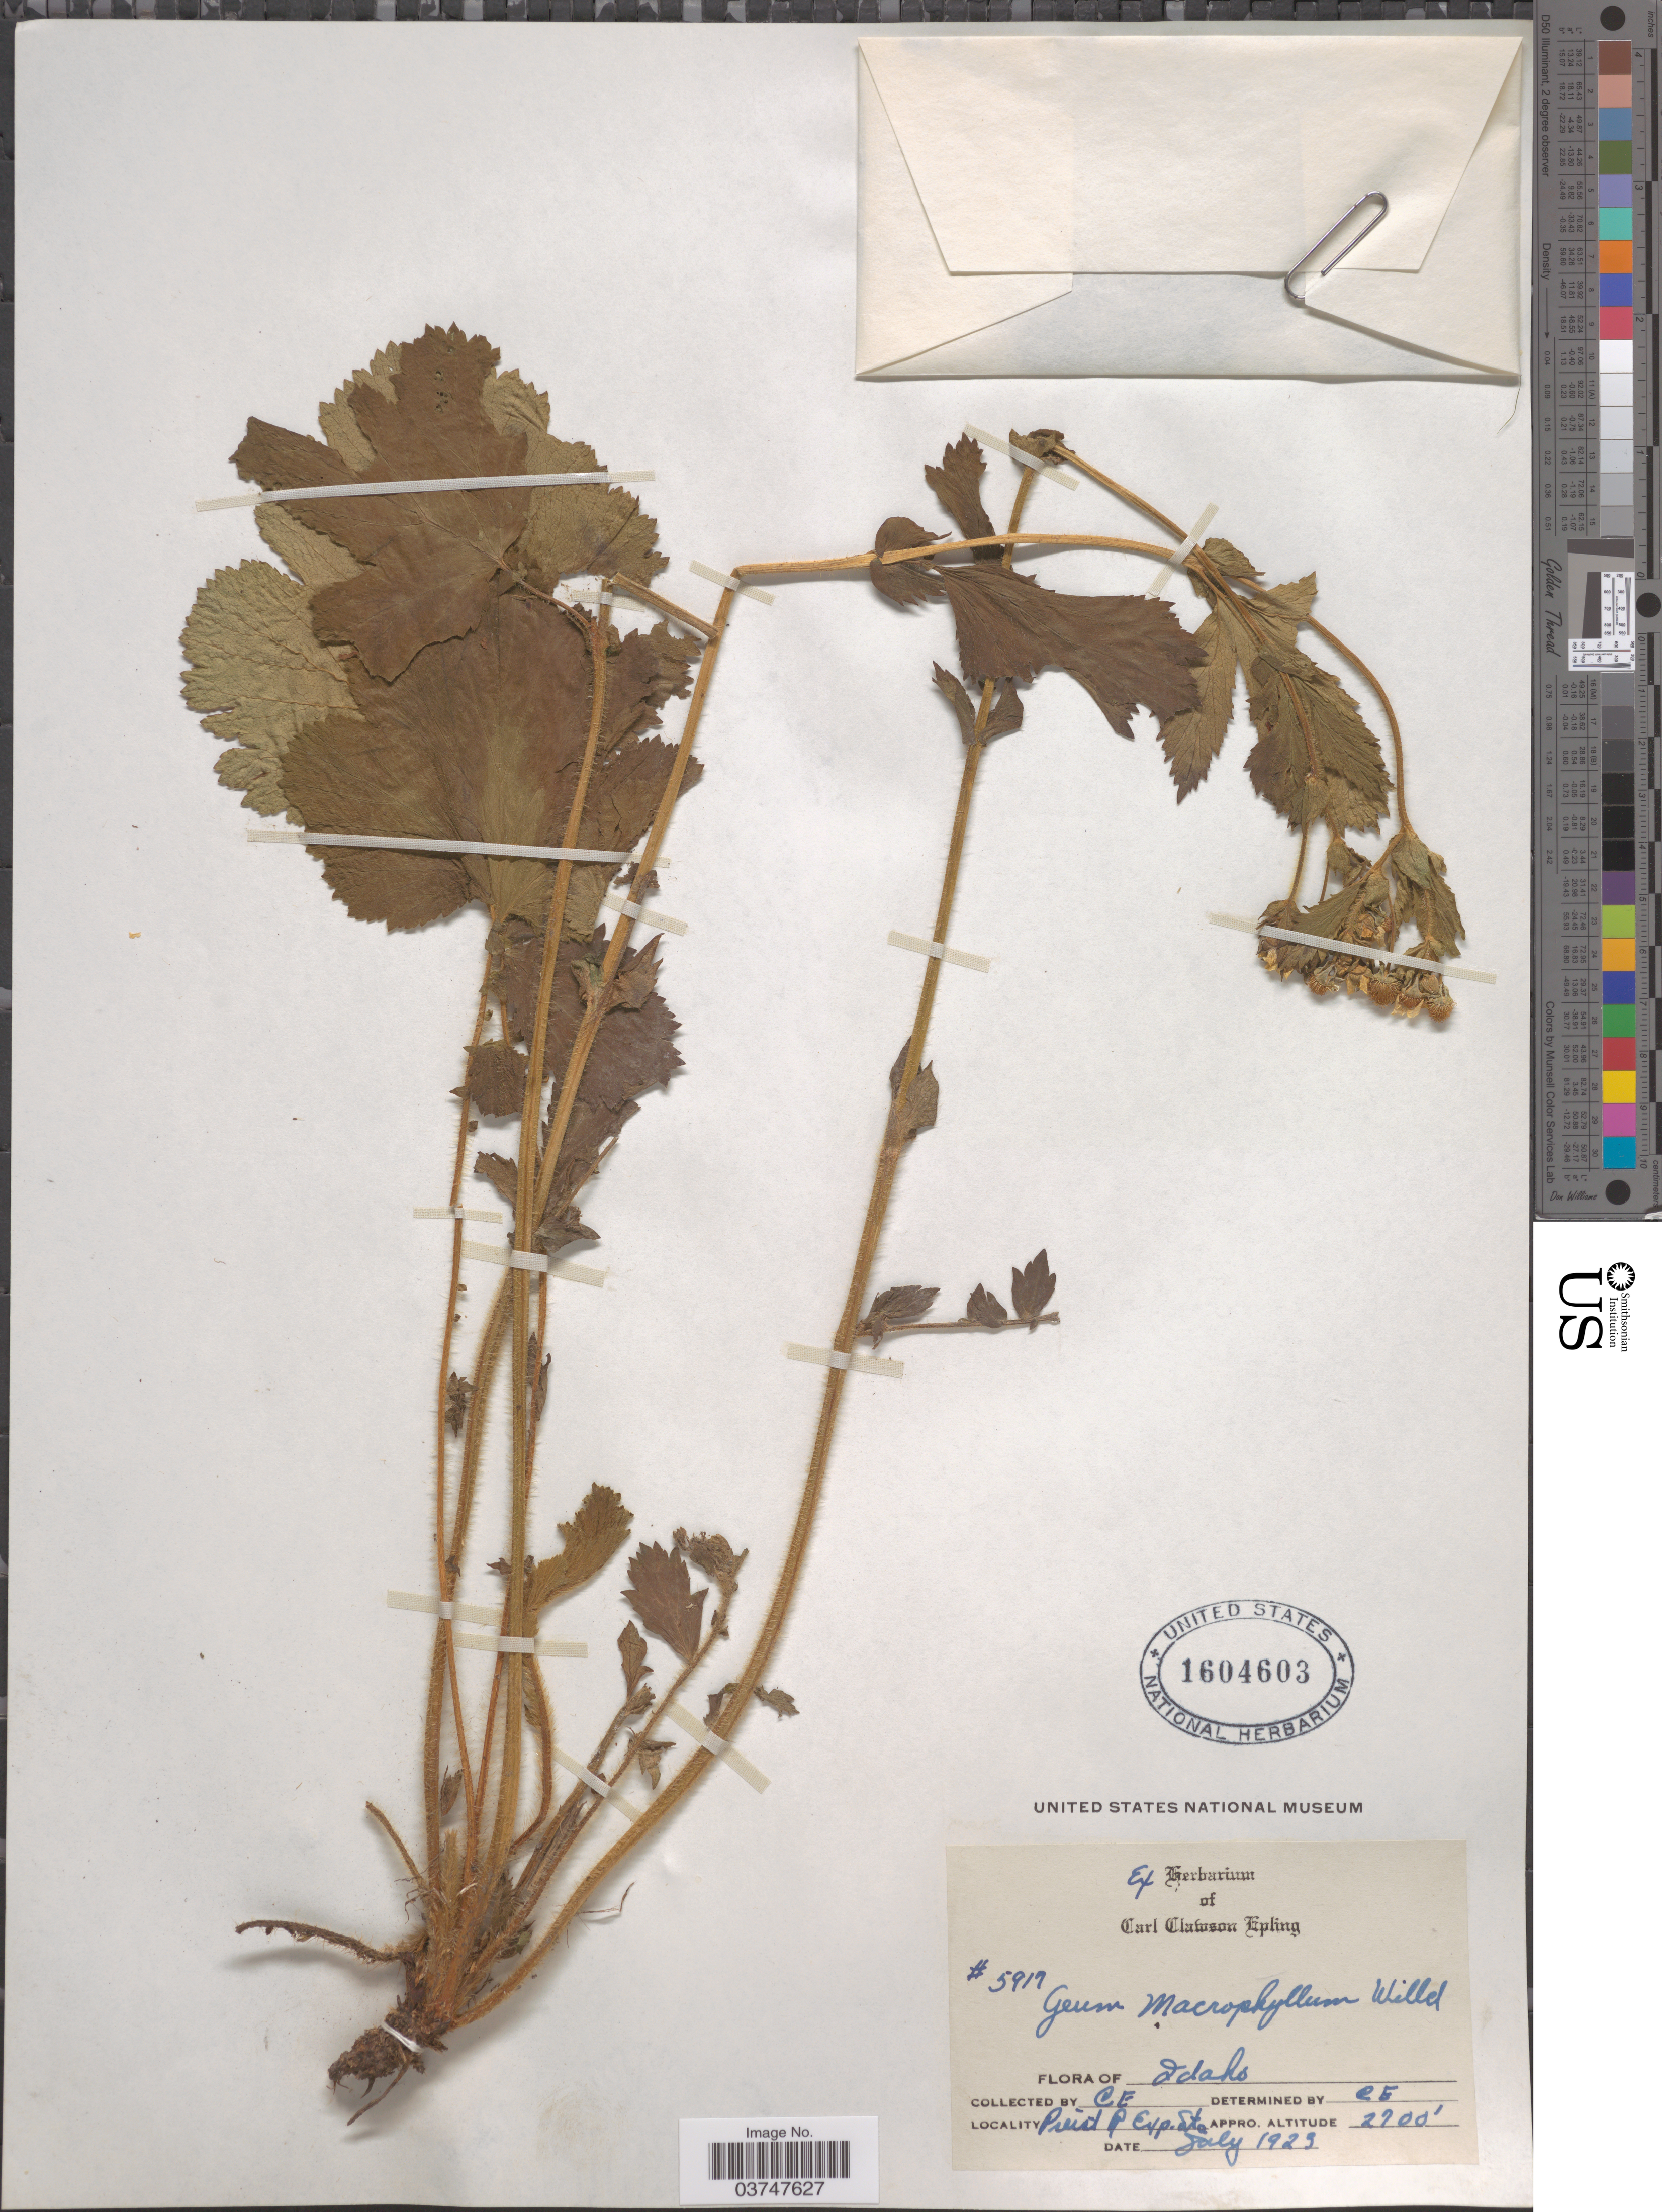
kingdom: Plantae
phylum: Tracheophyta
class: Magnoliopsida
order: Rosales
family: Rosaceae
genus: Geum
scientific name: Geum macrophyllum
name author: Willd.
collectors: C. C. Epling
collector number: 5917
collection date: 1923-07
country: United States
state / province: Idaho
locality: Priest R Exp Sta.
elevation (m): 823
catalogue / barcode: US 1604603